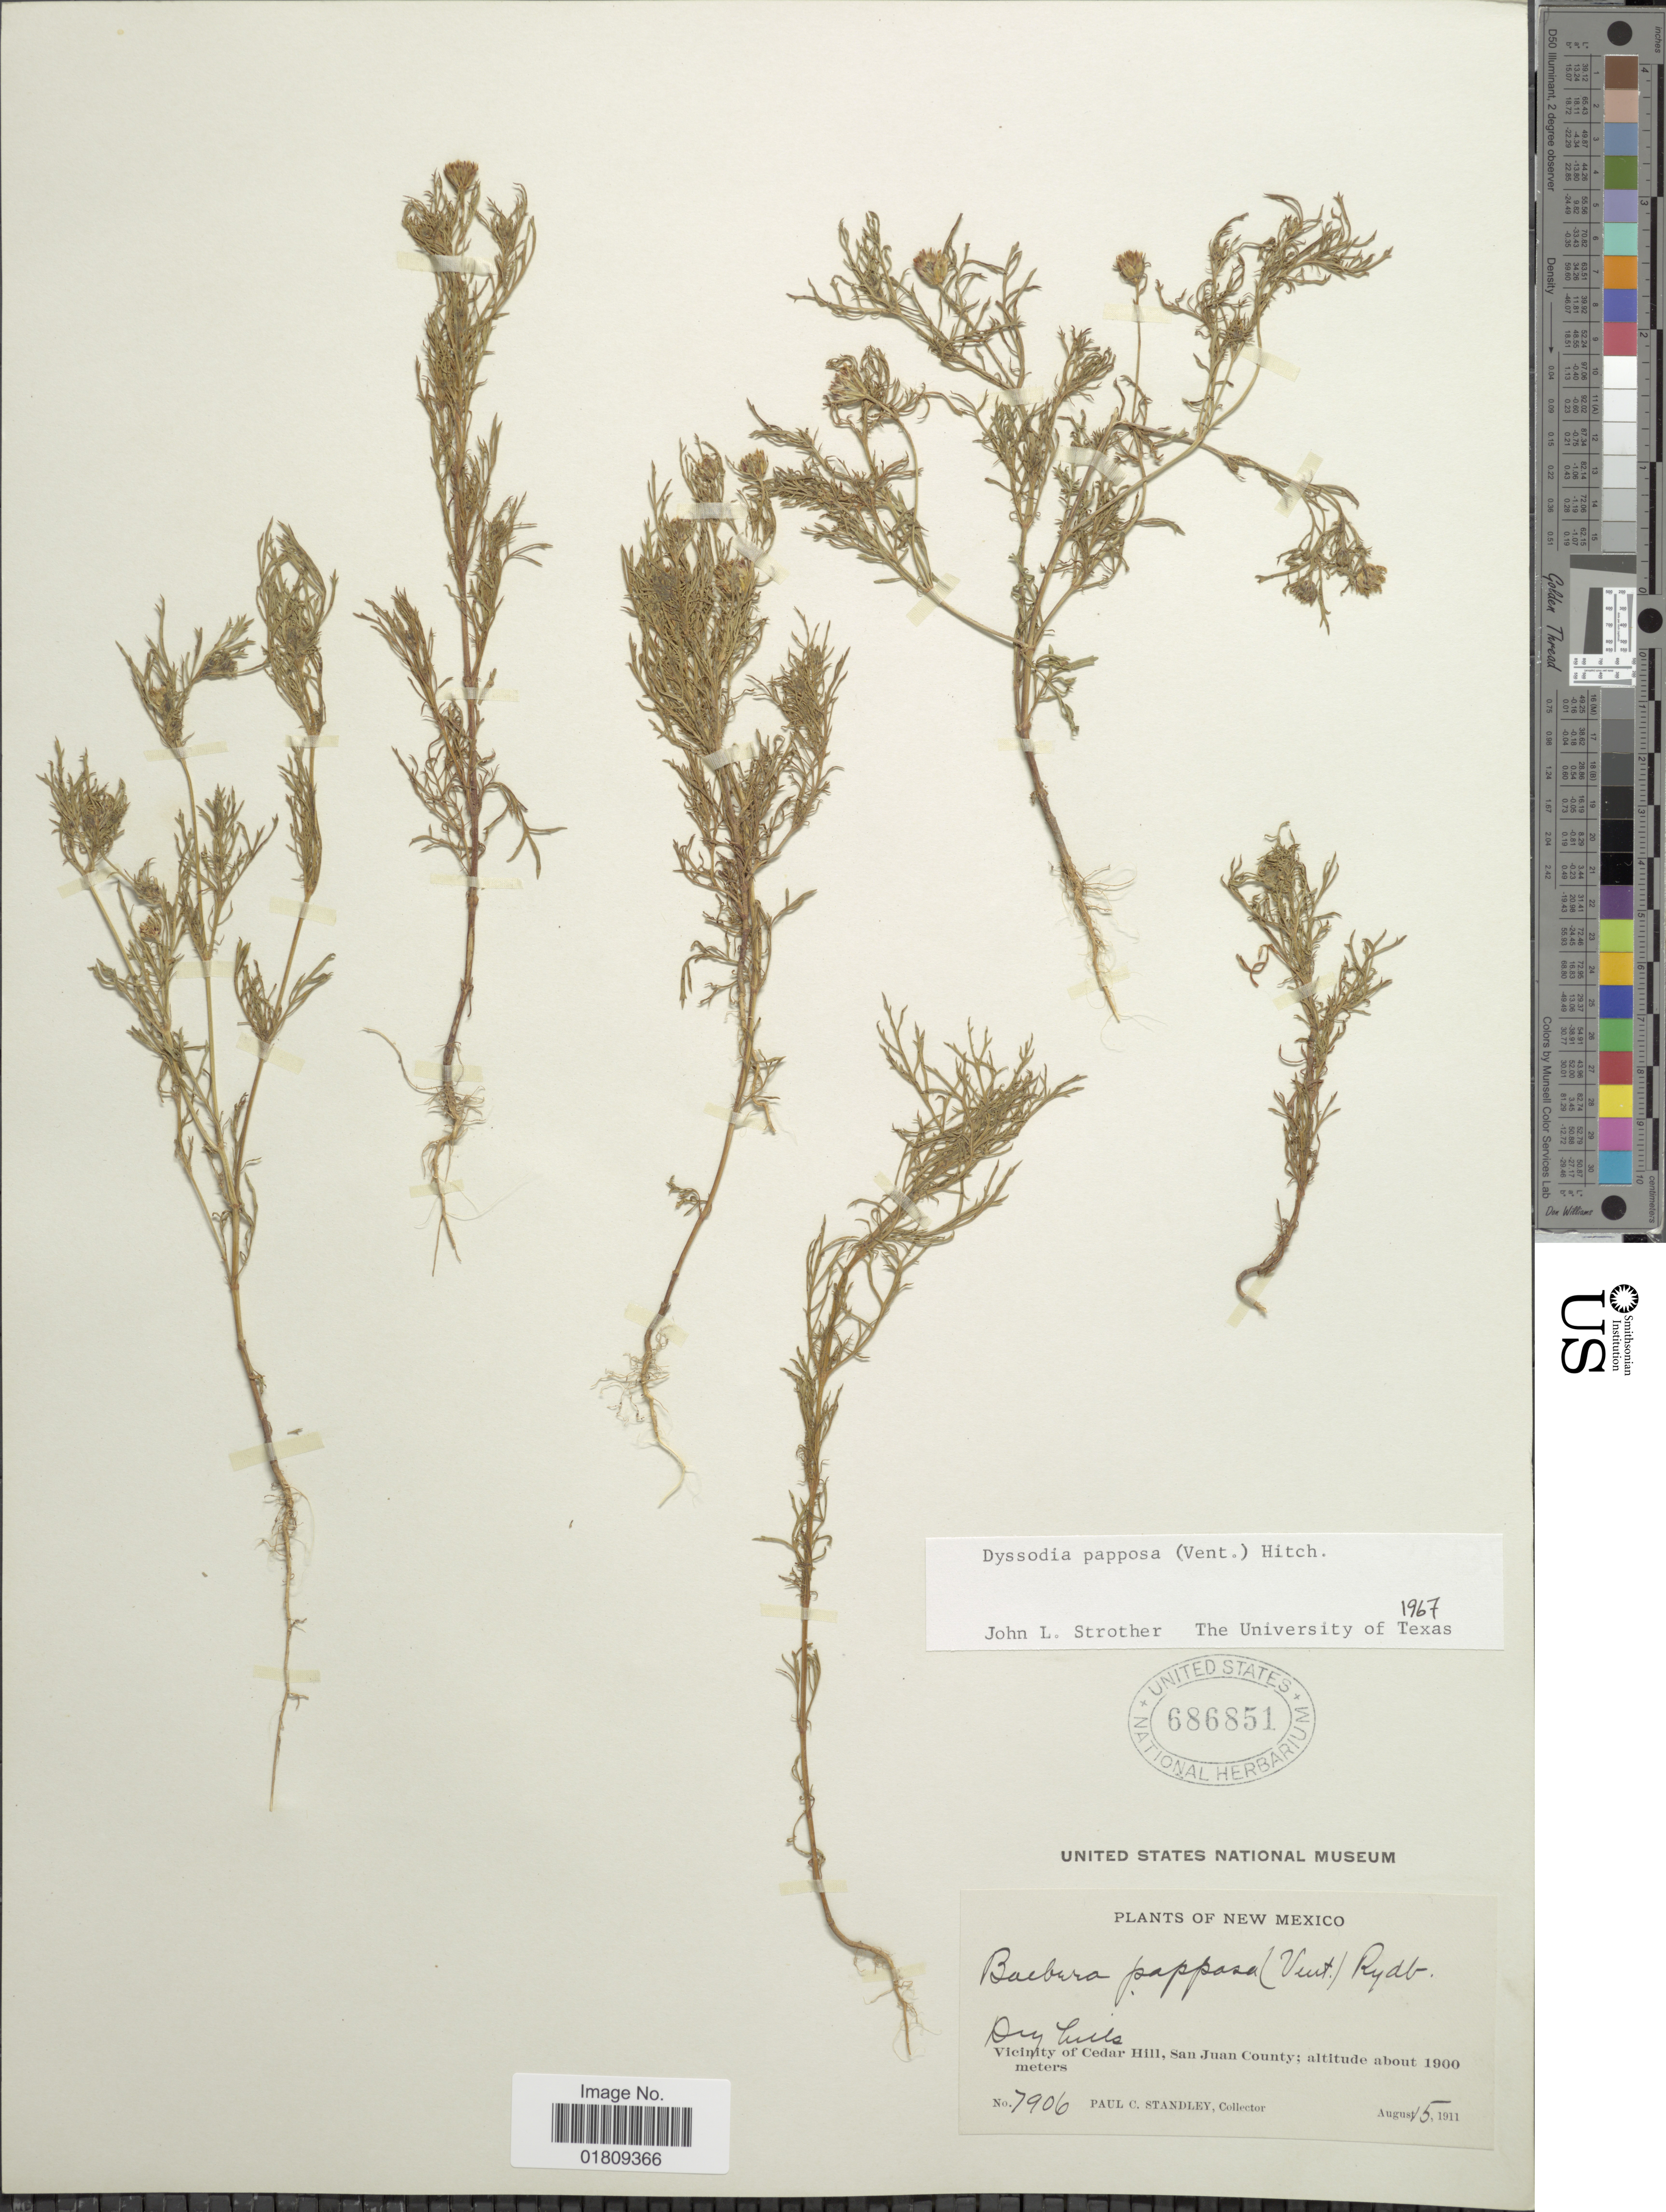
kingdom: Plantae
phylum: Tracheophyta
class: Magnoliopsida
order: Asterales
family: Asteraceae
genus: Dyssodia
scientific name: Dyssodia papposa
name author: (Vent.) Hitchc.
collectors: P. C. Standley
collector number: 7906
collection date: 1911-08-15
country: United States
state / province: New Mexico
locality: Dry hills, vicinity of Cedar Hill, San Juan County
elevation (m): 1900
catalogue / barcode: US 686851